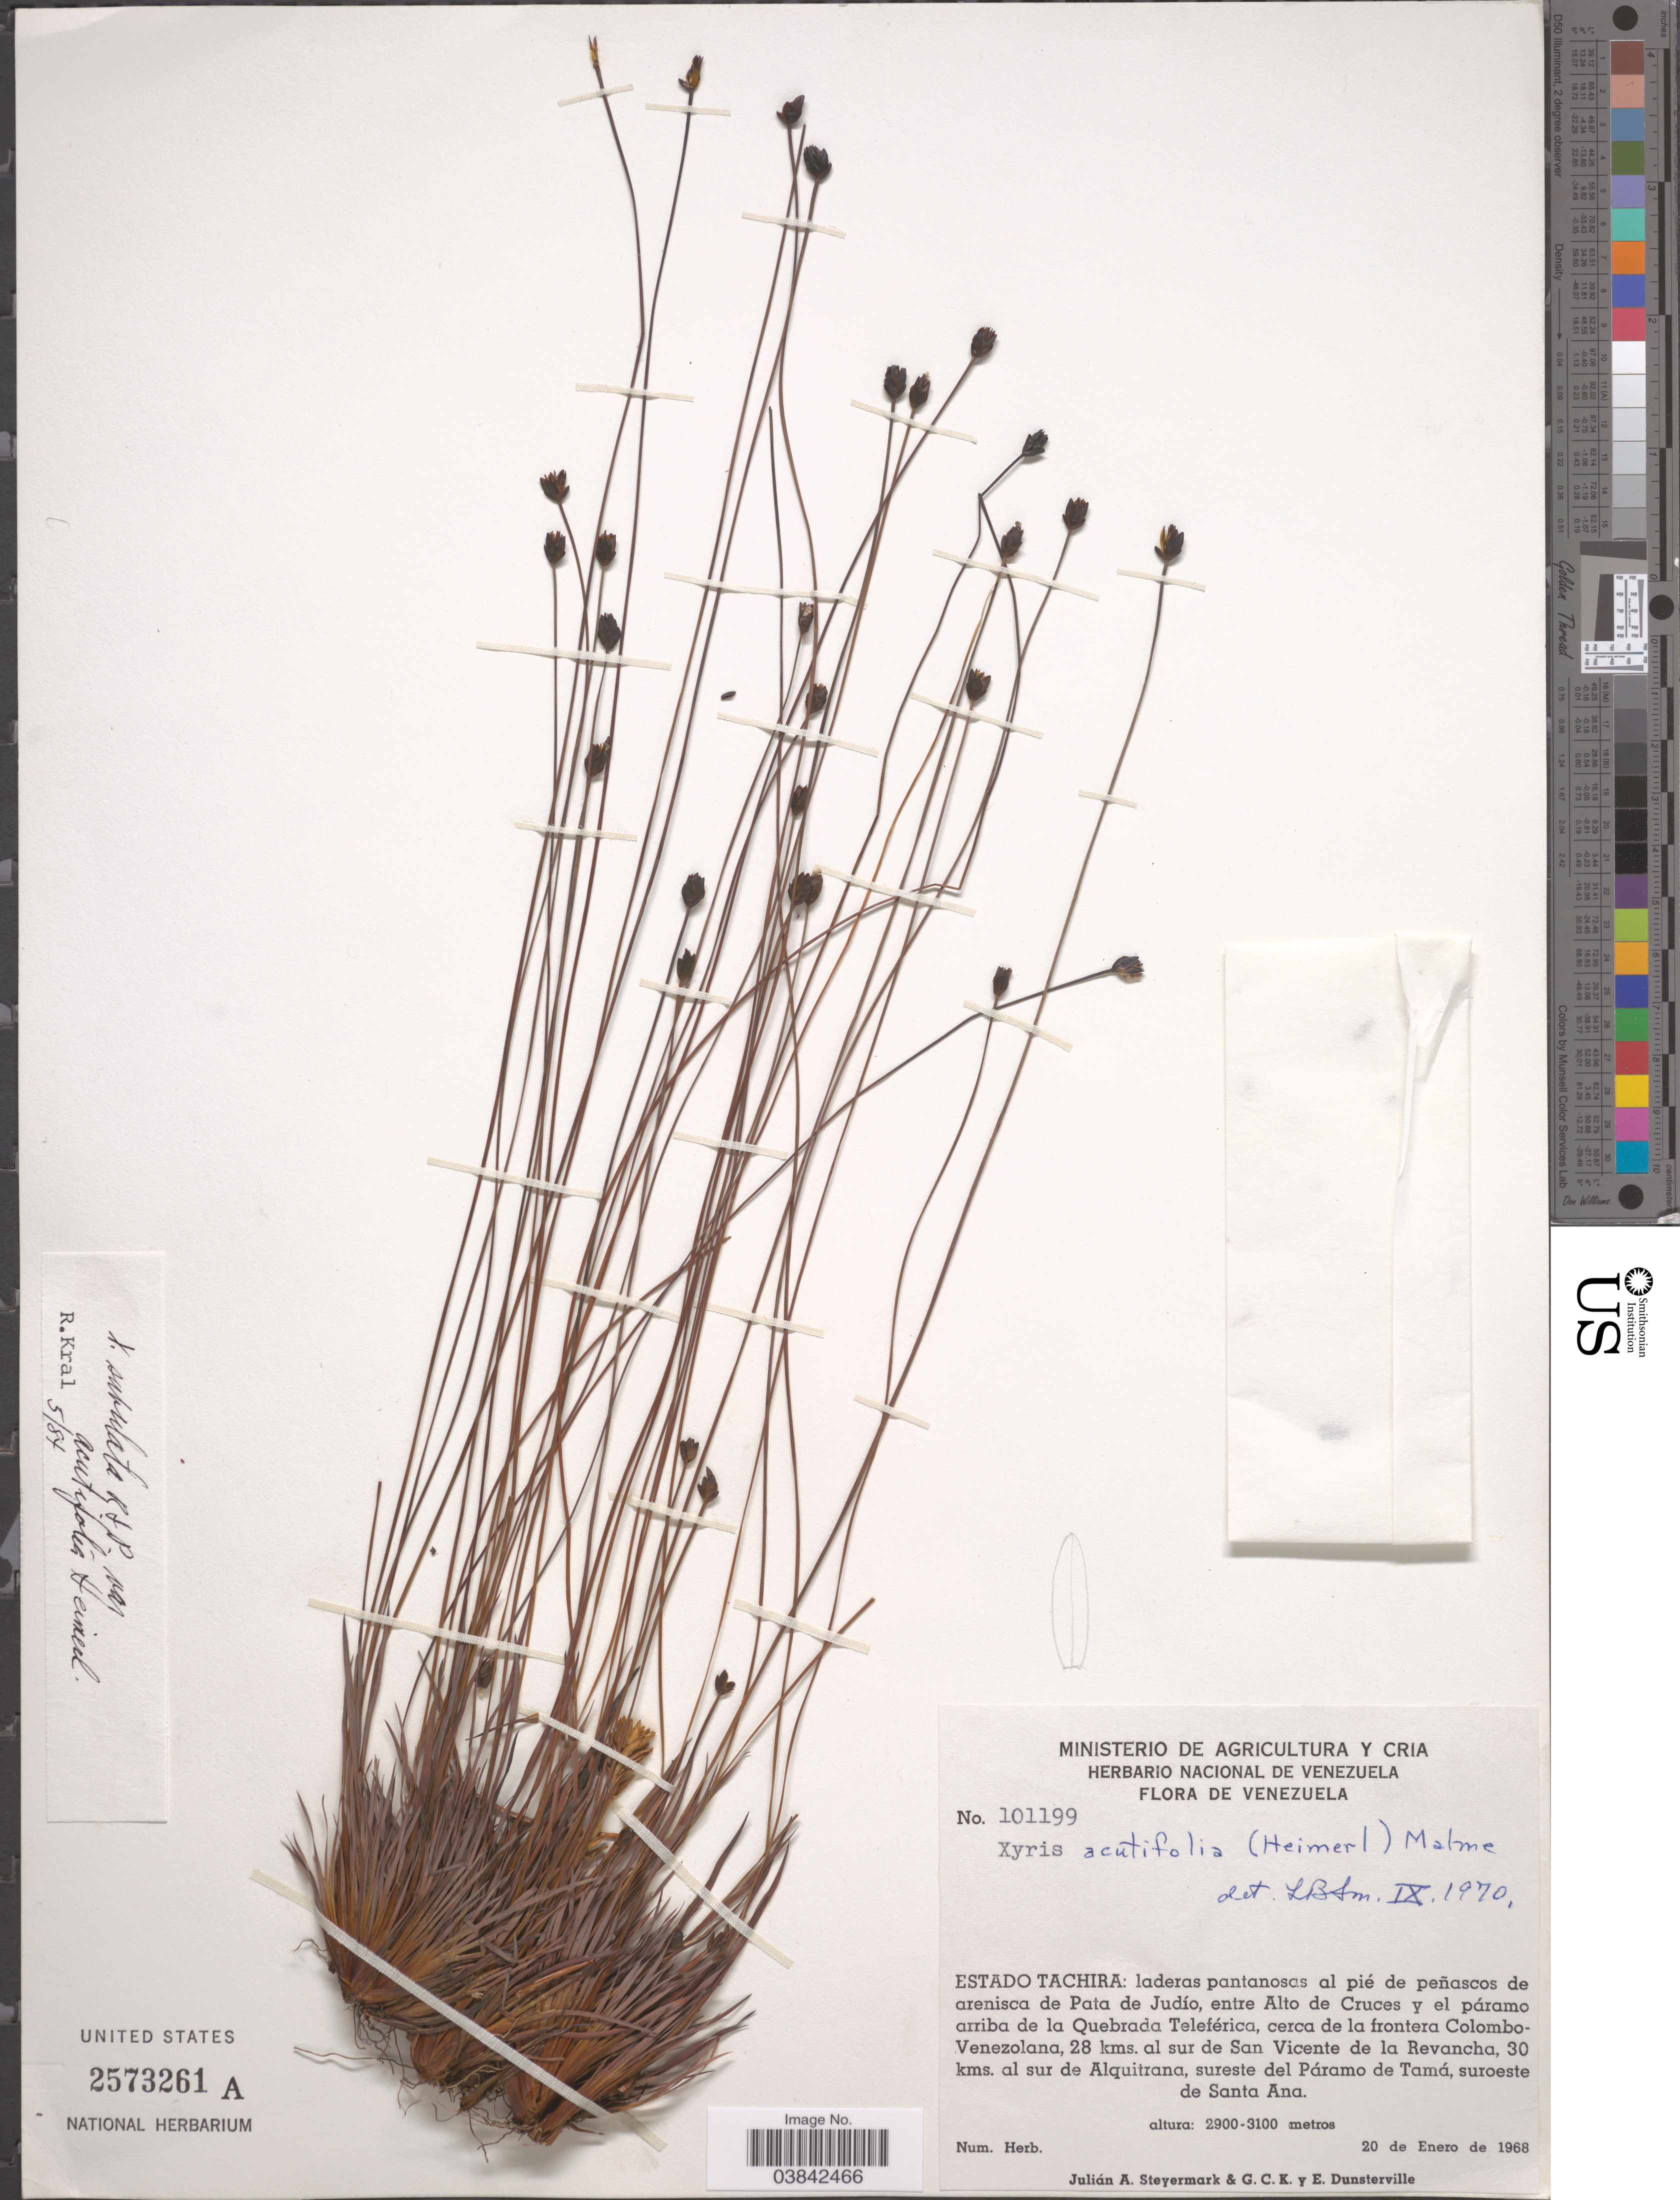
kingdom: Plantae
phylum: Tracheophyta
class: Liliopsida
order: Poales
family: Xyridaceae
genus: Xyris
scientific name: Xyris subulata var. acutifolia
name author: Ruiz & Pav.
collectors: J. Steyermark, G. C. K. Dunsterville & E. Dunsterville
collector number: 101199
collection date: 1968-01-20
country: Venezuela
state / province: Tachira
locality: Estado Tachira: laderas pantanosas al pié de peñascos de arenisca de Pata de Judío, entre Alto de Cruces y el páramo arriba de la Quebrada Teleférica, cerca de la frontera Colombo-Venezolana, 28 kms. al sur de San Vicente de la Revancha, 30 kms. al sur de Alquitrana, sureste del Páramo de Tamá, suroeste de Santa Ana.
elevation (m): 2900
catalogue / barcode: US 2573261A